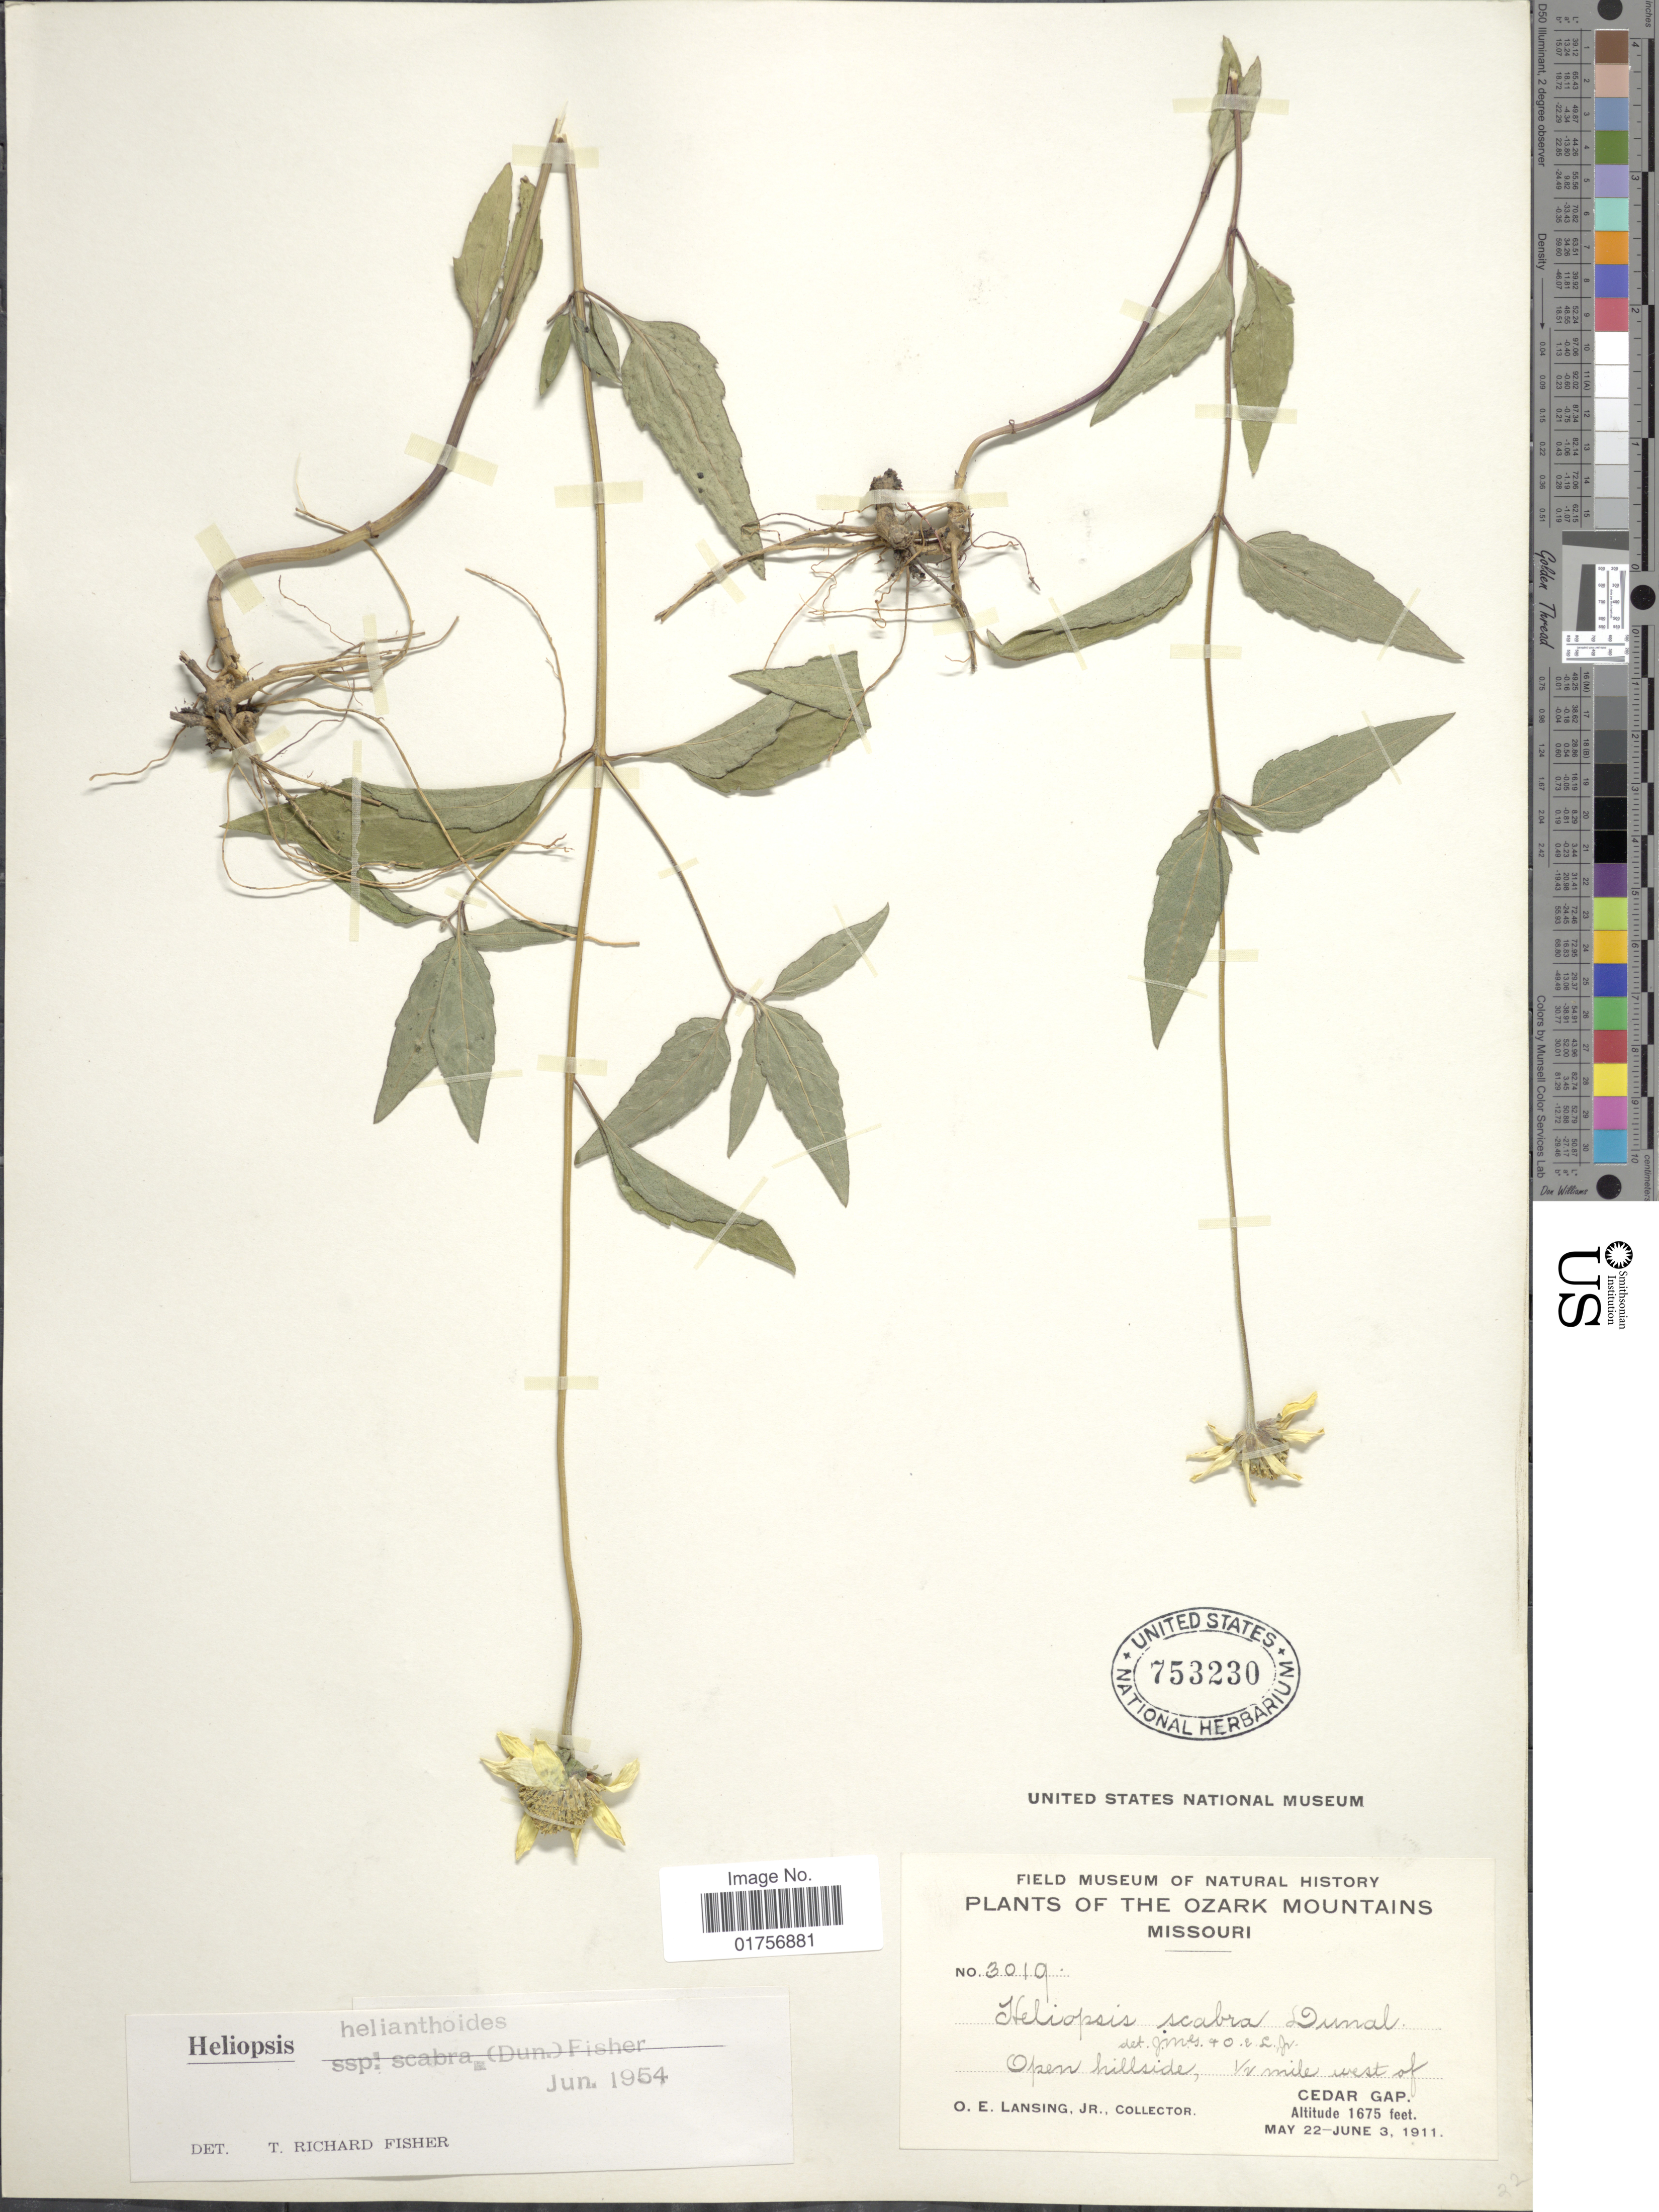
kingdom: Plantae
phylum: Tracheophyta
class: Magnoliopsida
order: Asterales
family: Asteraceae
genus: Heliopsis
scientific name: Heliopsis helianthoides var. scabra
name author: (Dunal) T.R. Fisher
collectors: O. E. Lansing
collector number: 3019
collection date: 1911-05-22/1911-06-03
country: United States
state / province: Missouri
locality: The Ozark Mountains, ½ mile west of Cedar Gap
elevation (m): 511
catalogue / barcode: US 753230